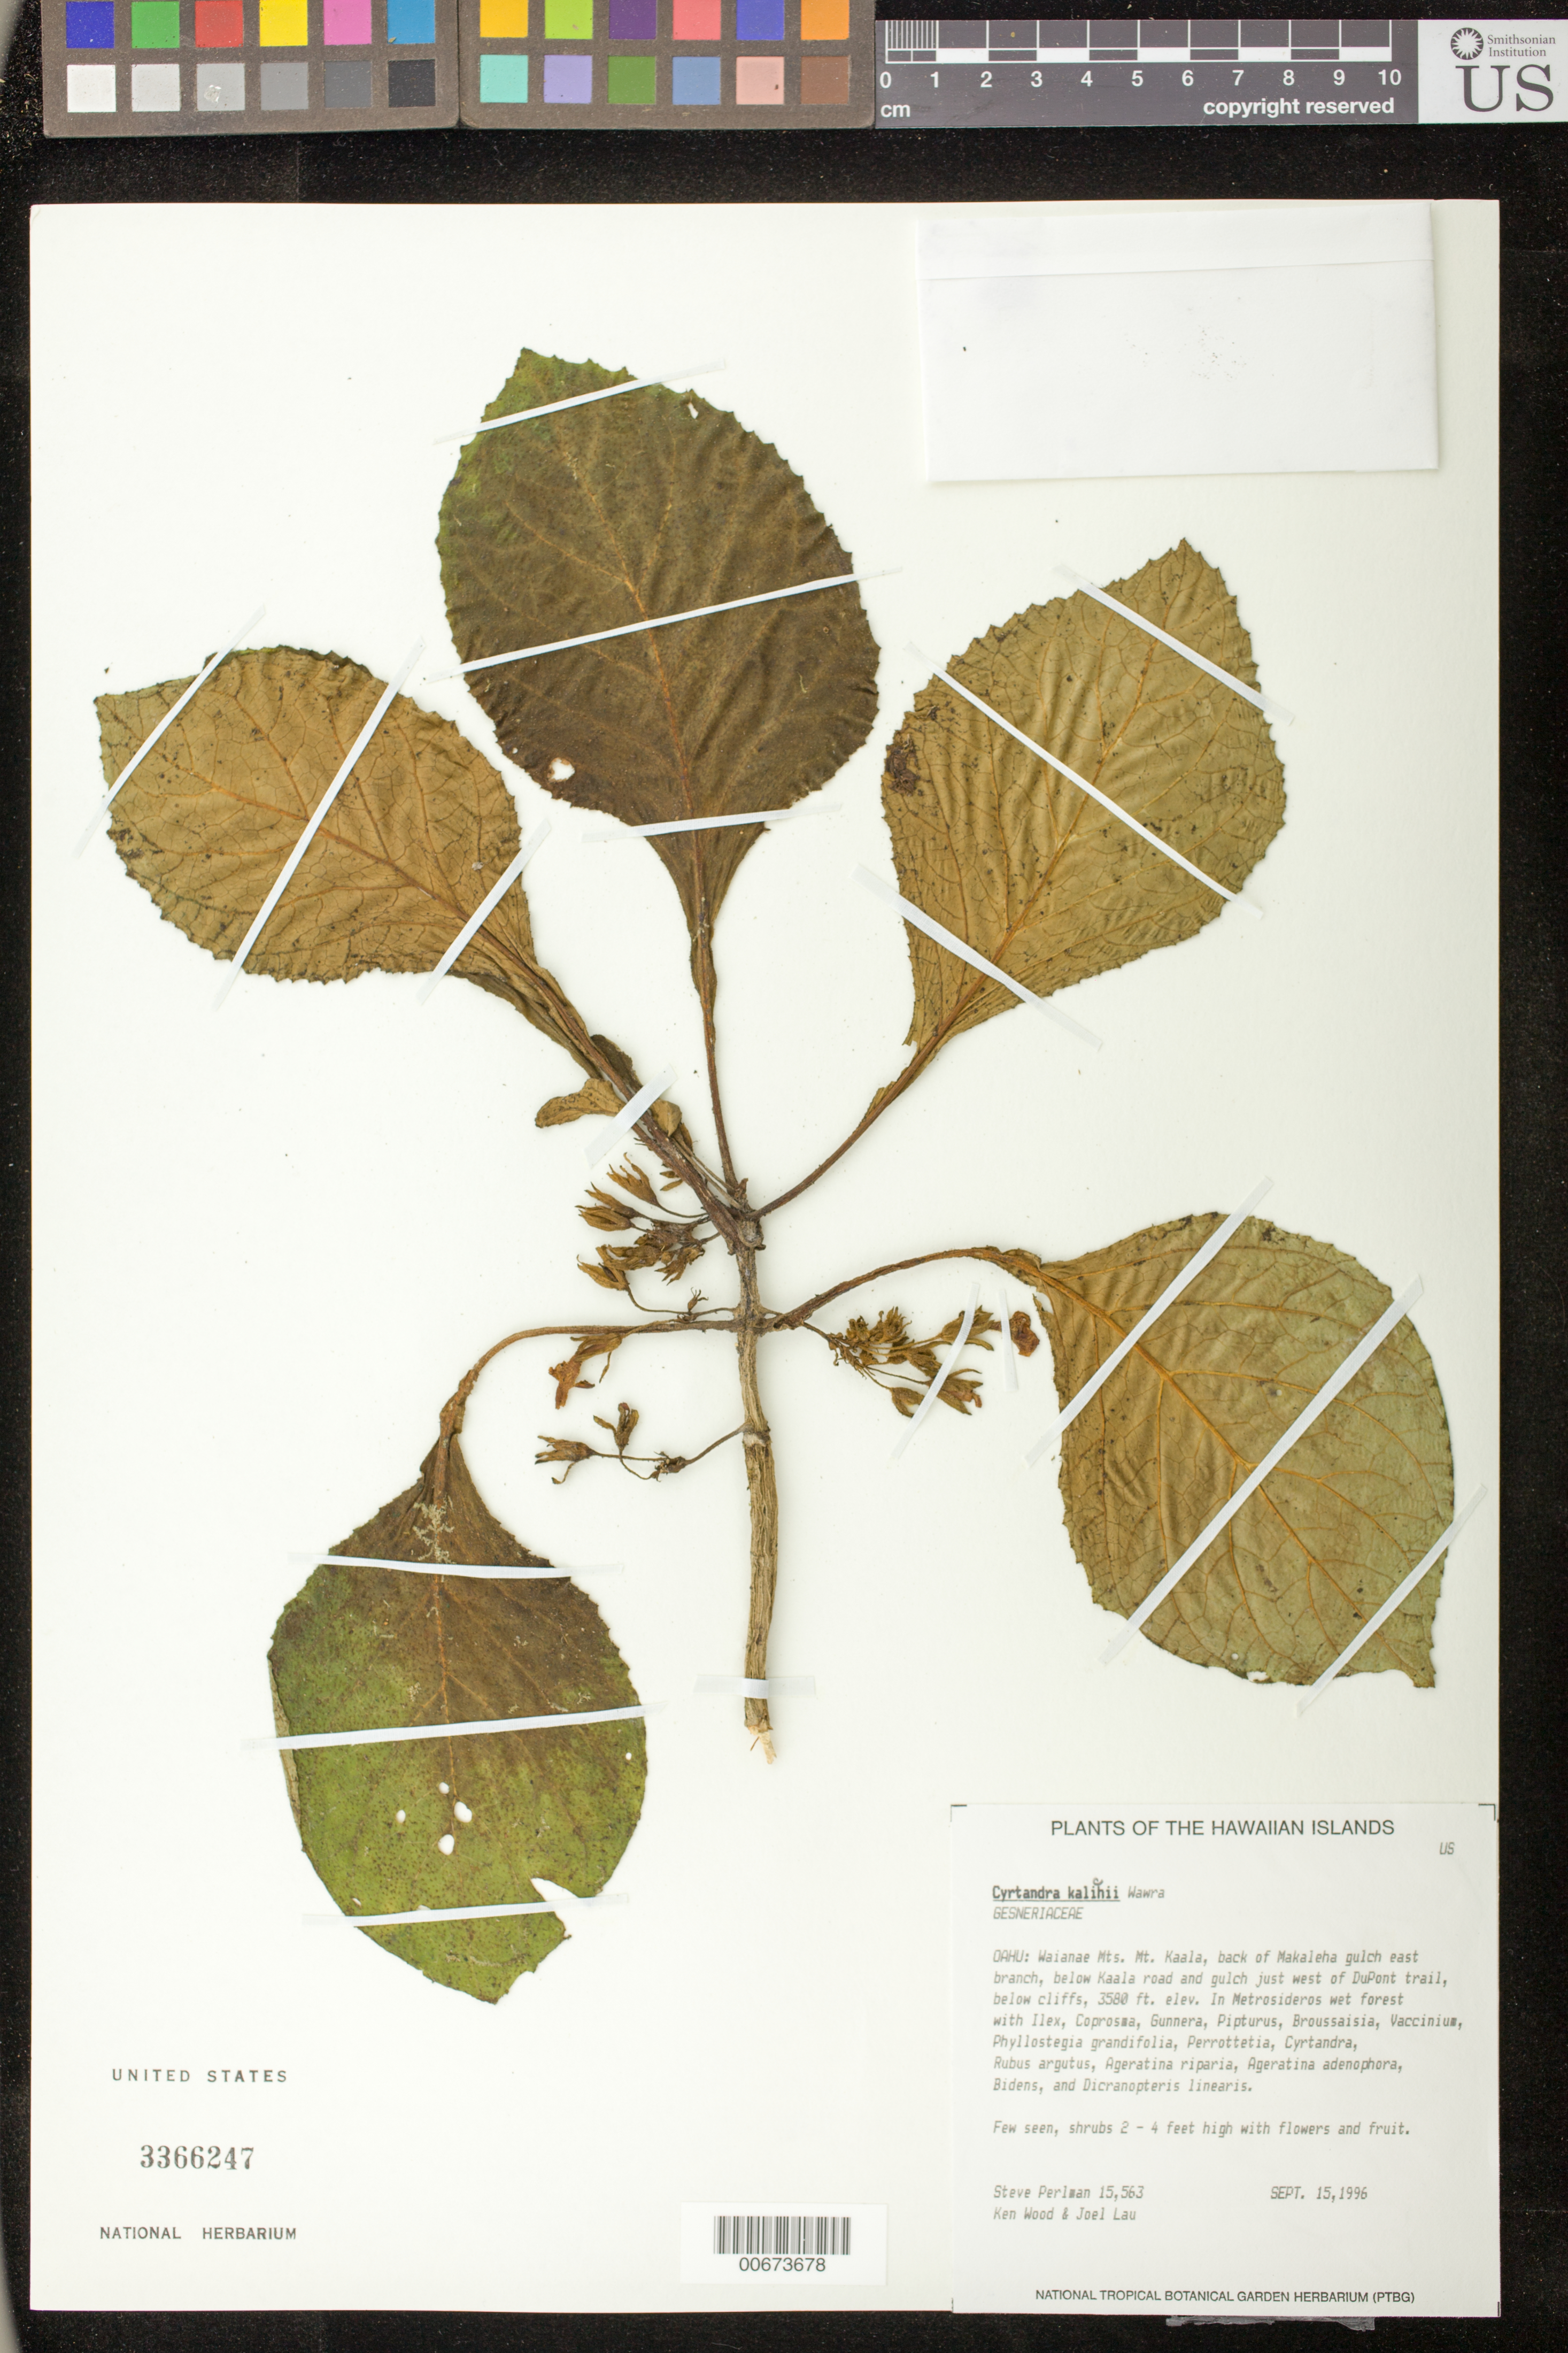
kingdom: Plantae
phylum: Tracheophyta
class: Magnoliopsida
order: Lamiales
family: Gesneriaceae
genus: Cyrtandra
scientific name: Cyrtandra kalichii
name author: Wawra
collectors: S. P. Perlman, K. Wood & J. Lau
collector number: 15563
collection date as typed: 15 Sep 1996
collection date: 1996-09-15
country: United States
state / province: Hawaii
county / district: Honolulu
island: Oahu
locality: Wai'anae Mts., Mt. Ka'ala, back of Makaleha gulch east branch, below Ka'ala road and gulch just W of DuPont trail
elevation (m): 1091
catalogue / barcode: US 3366247